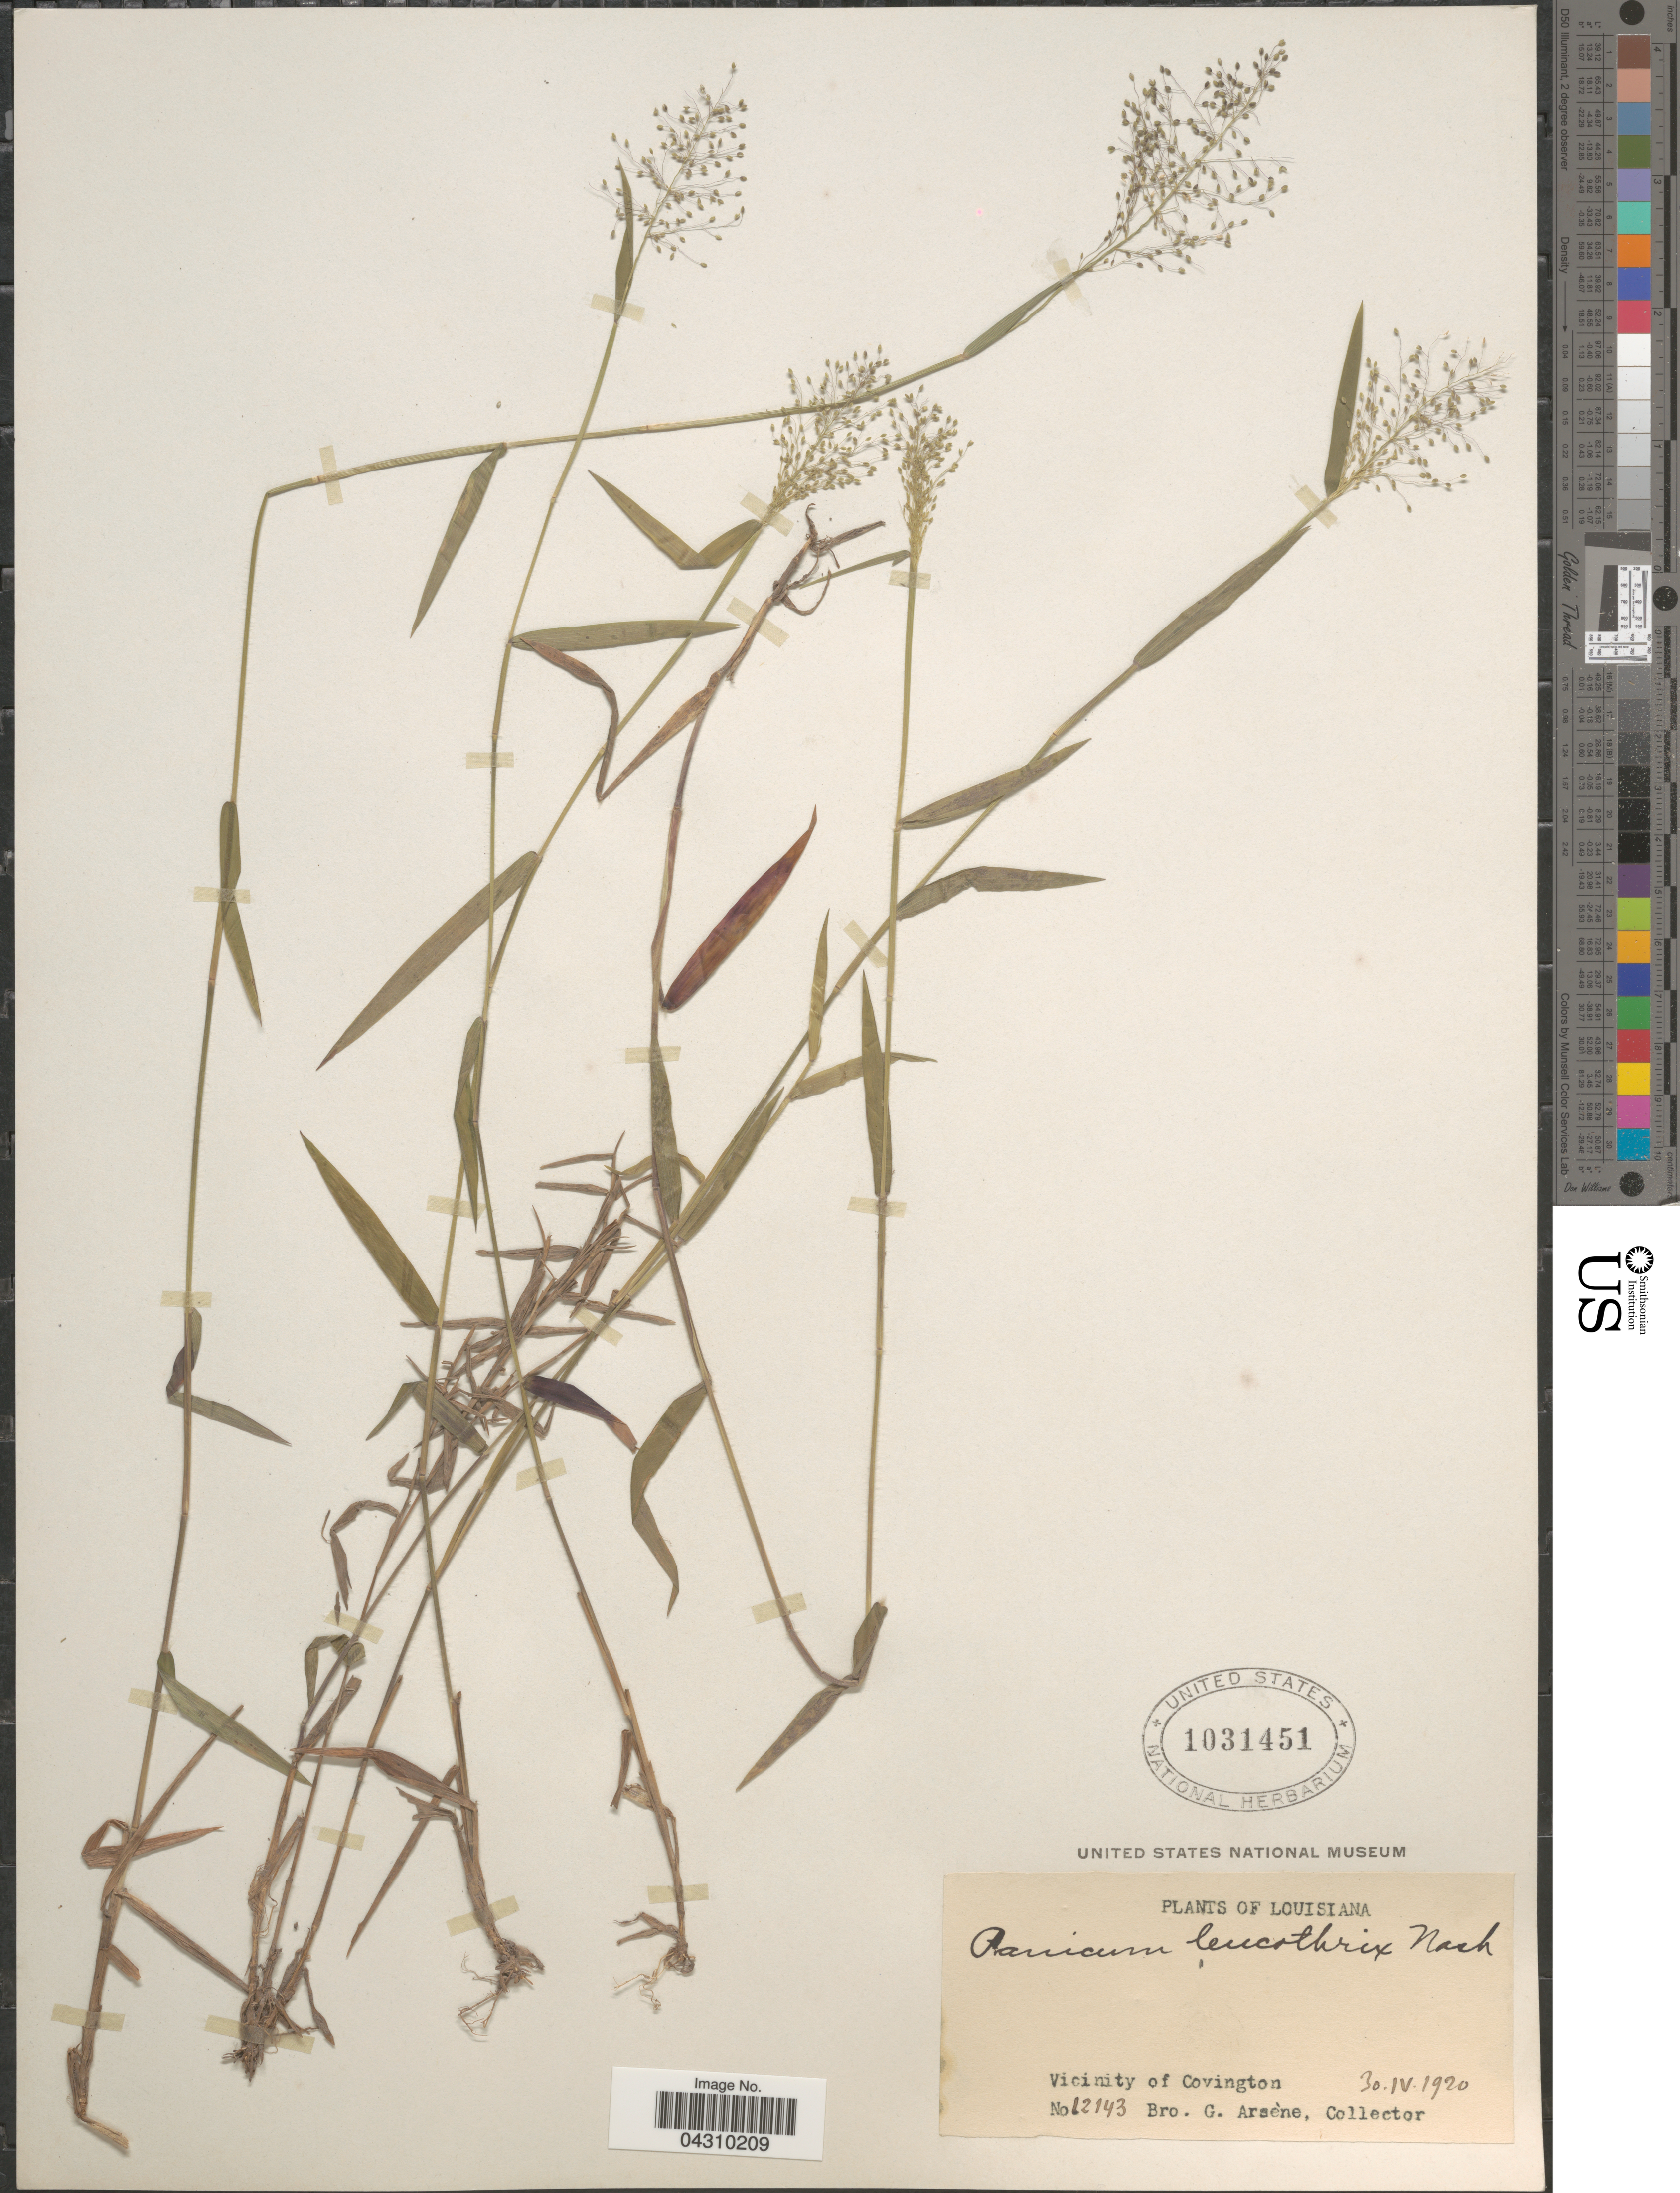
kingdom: Plantae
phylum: Tracheophyta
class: Liliopsida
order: Poales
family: Poaceae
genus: Dichanthelium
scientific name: Dichanthelium acuminatum var. acuminatum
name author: (Sw.) Gould & C.A. Clark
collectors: Bro. G. Arsène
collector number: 12143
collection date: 1920-04-30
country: United States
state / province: Louisiana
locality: Vicinity of Covington.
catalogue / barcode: US 1031451